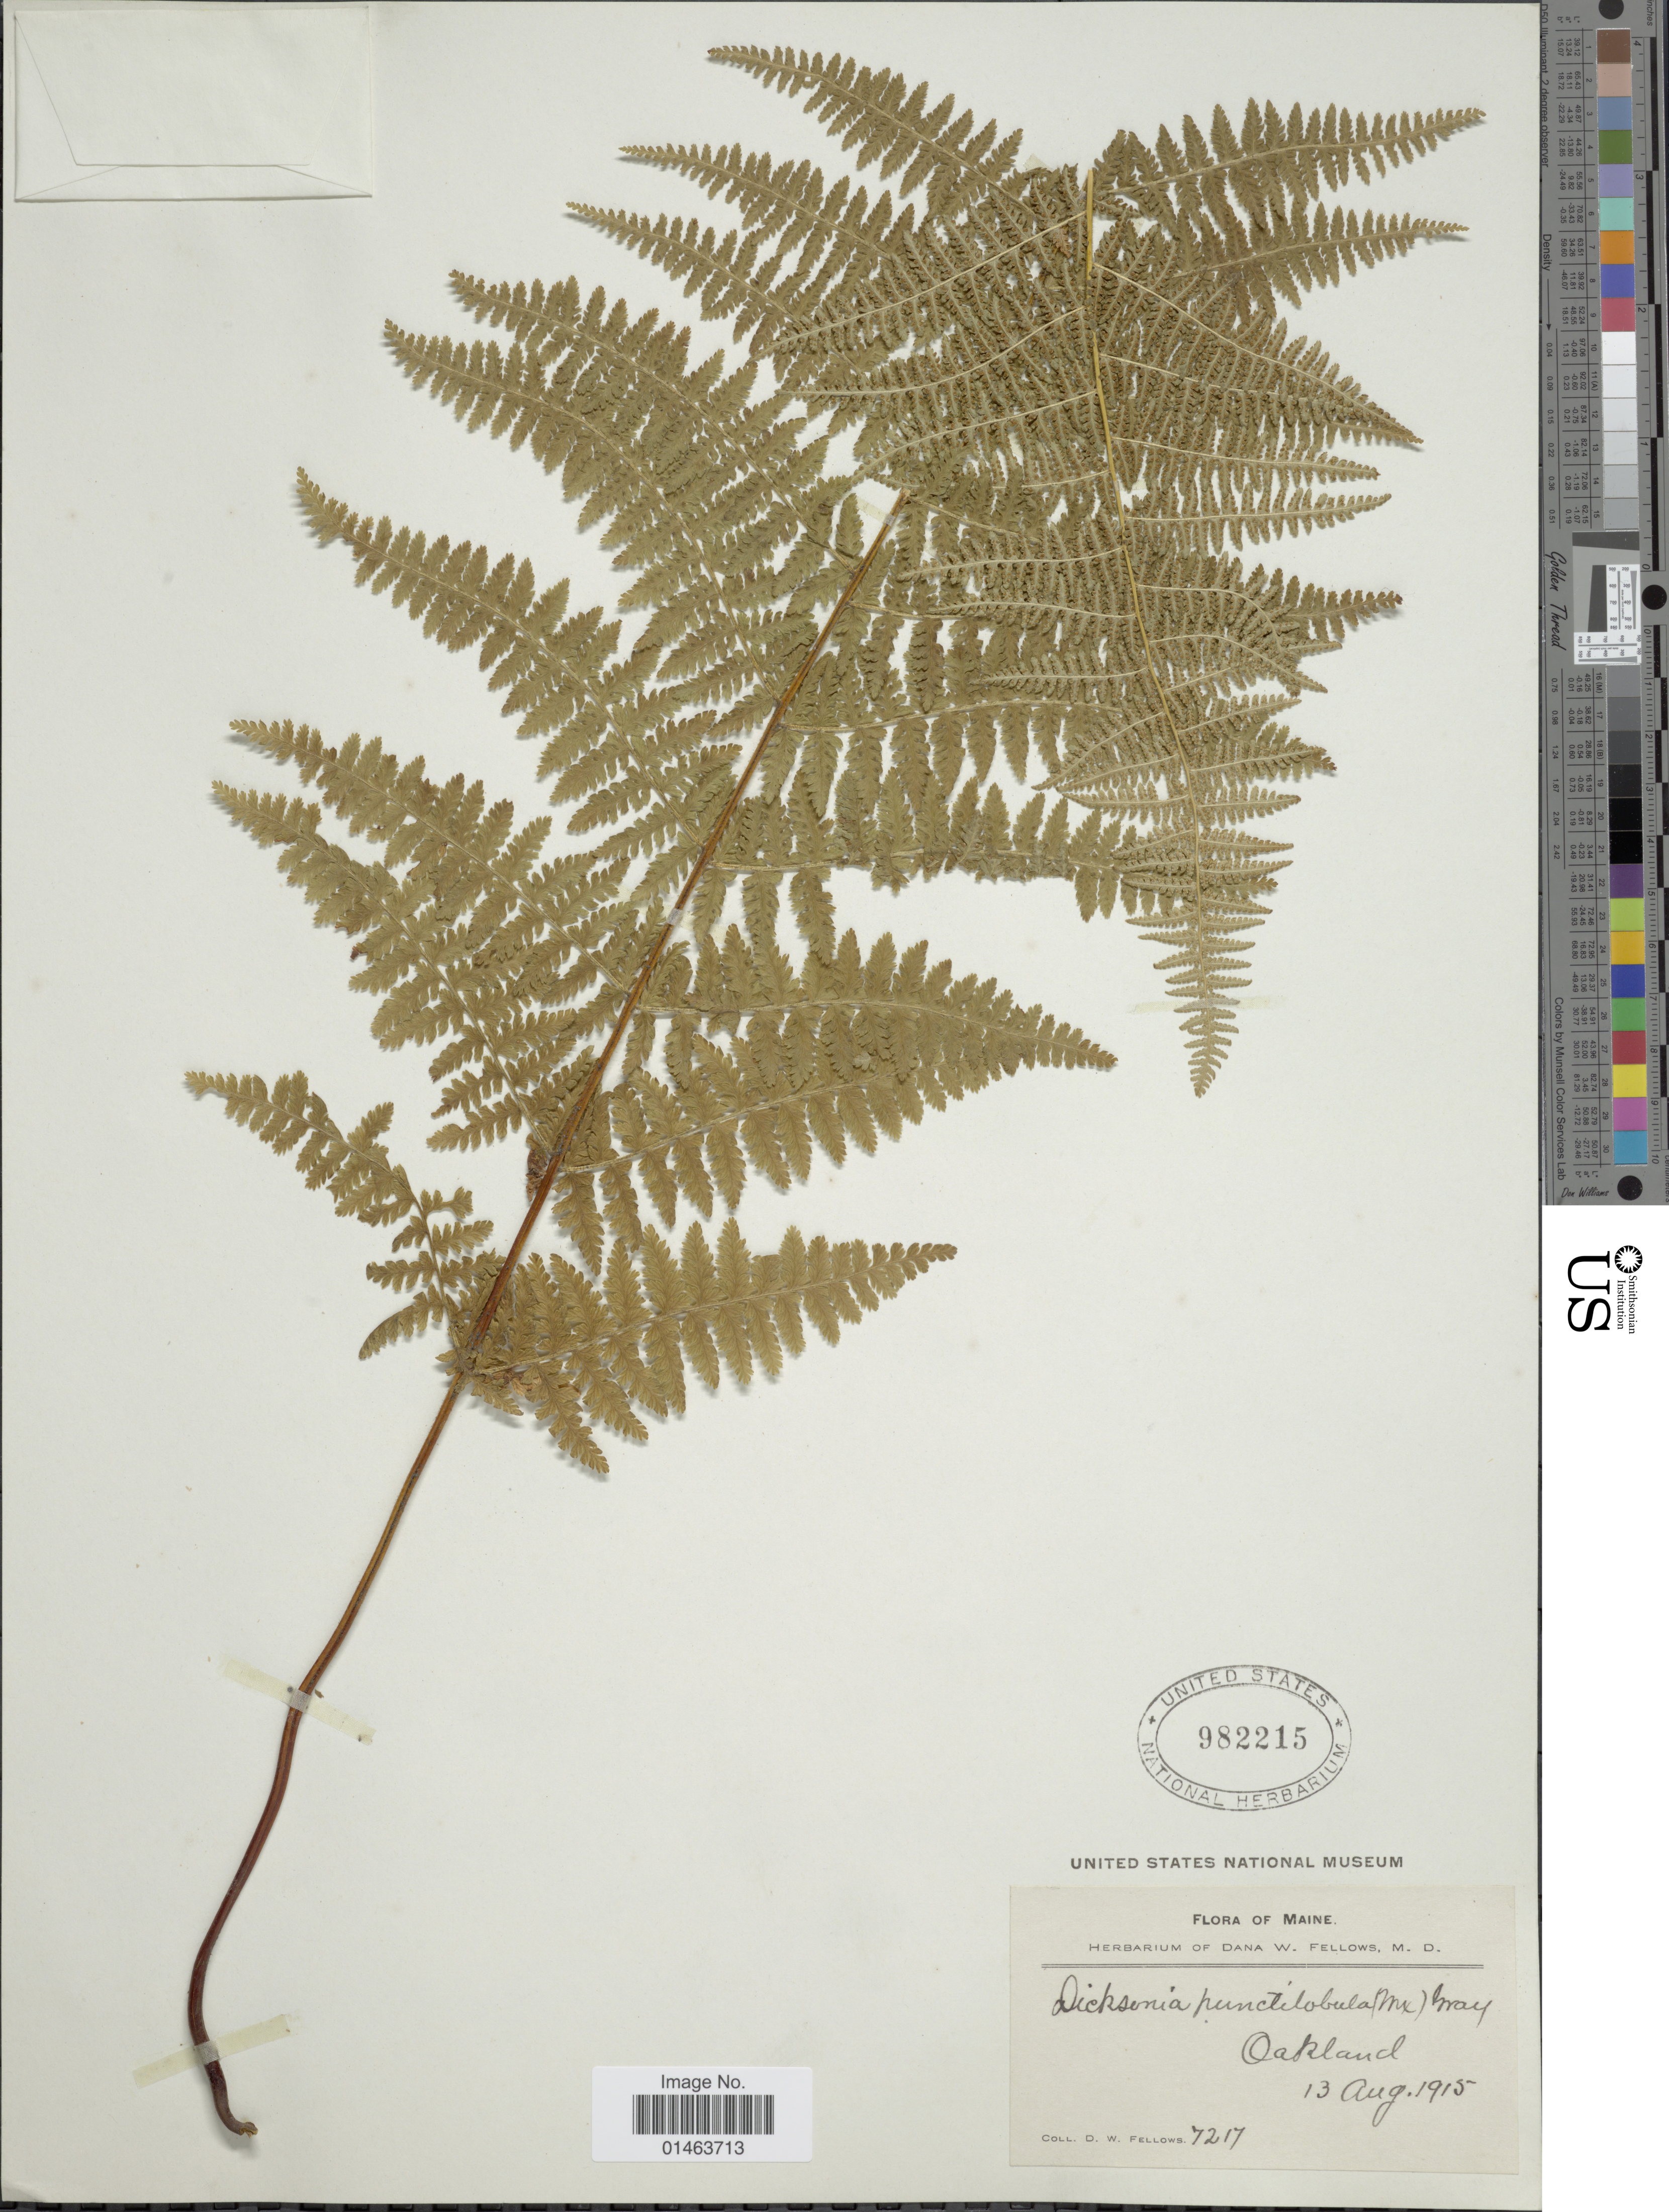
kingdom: Plantae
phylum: Tracheophyta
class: Polypodiopsida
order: Polypodiales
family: Dennstaedtiaceae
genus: Dennstaedtia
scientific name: Dennstaedtia punctilobula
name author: (Michx.) T. Moore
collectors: D. W. Fellows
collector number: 7217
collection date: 1915-08-13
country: United States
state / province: Maine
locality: Oarland, Maine.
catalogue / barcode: US 982215